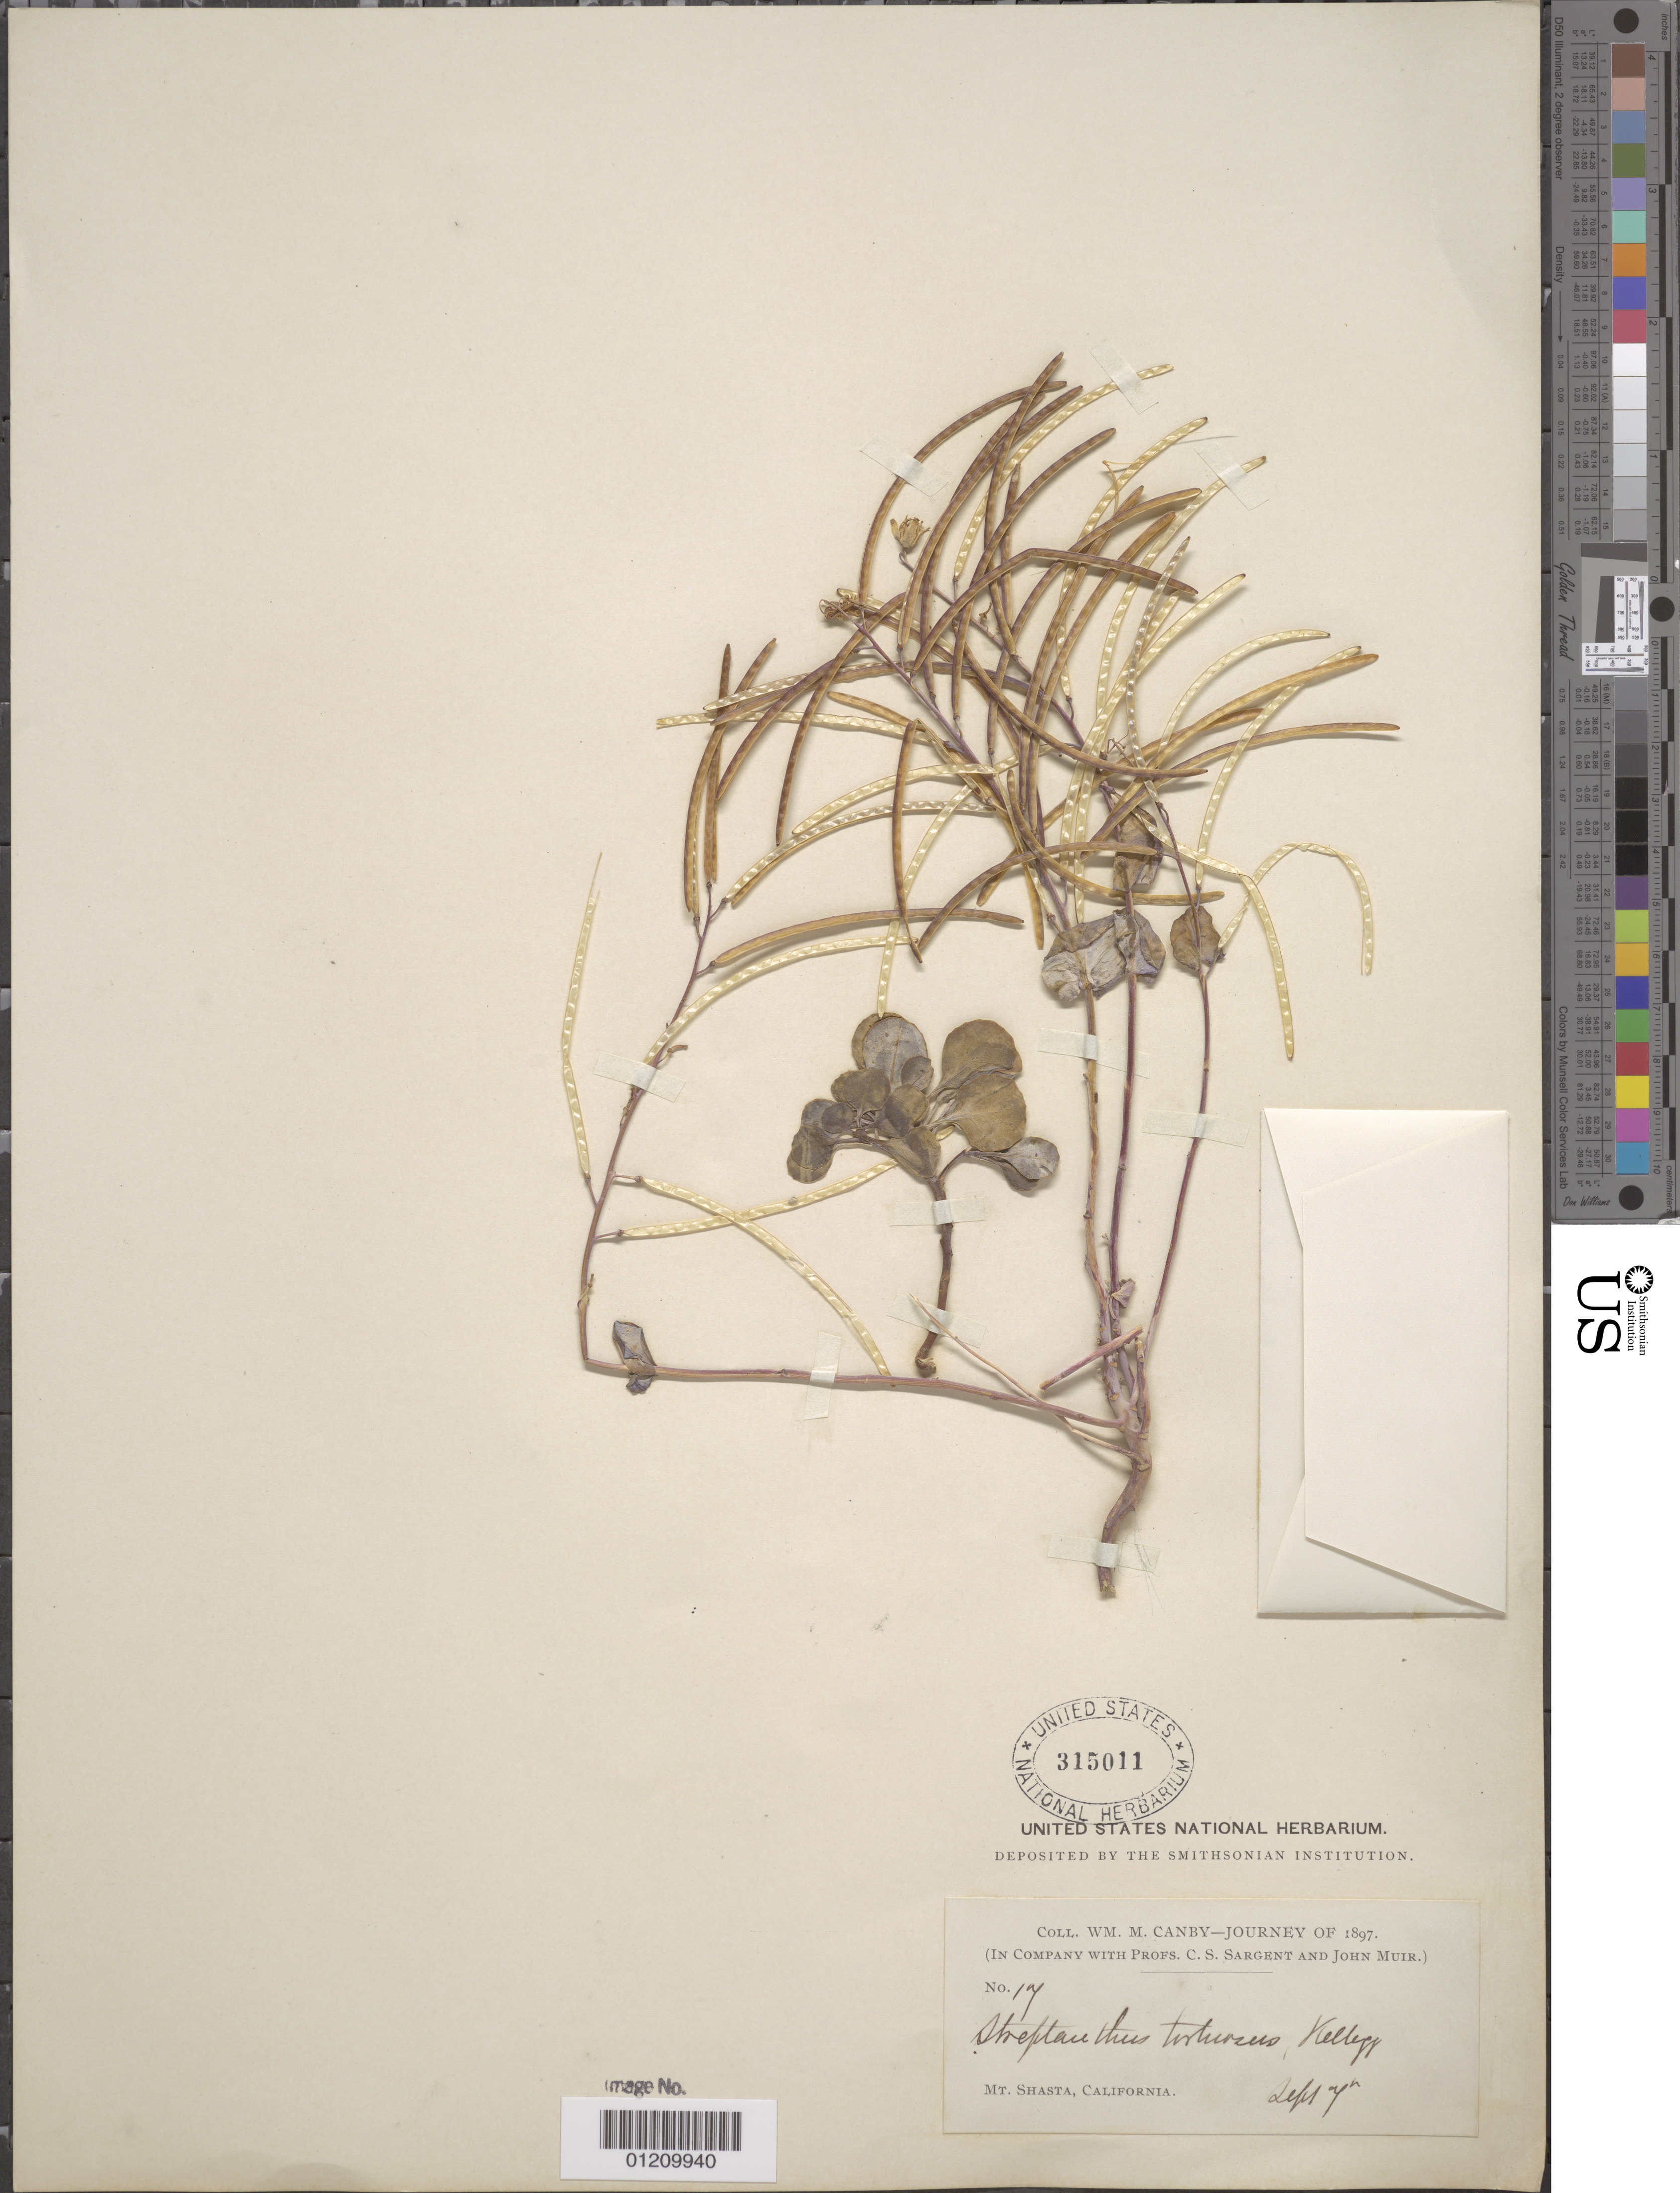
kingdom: Plantae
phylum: Tracheophyta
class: Magnoliopsida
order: Brassicales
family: Brassicaceae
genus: Streptanthus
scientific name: Streptanthus tortuosus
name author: Kellogg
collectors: W. M. Canby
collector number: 17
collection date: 1897-09-07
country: United States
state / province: California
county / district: Siskiyou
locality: Mt. Shasta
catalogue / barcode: US 315011